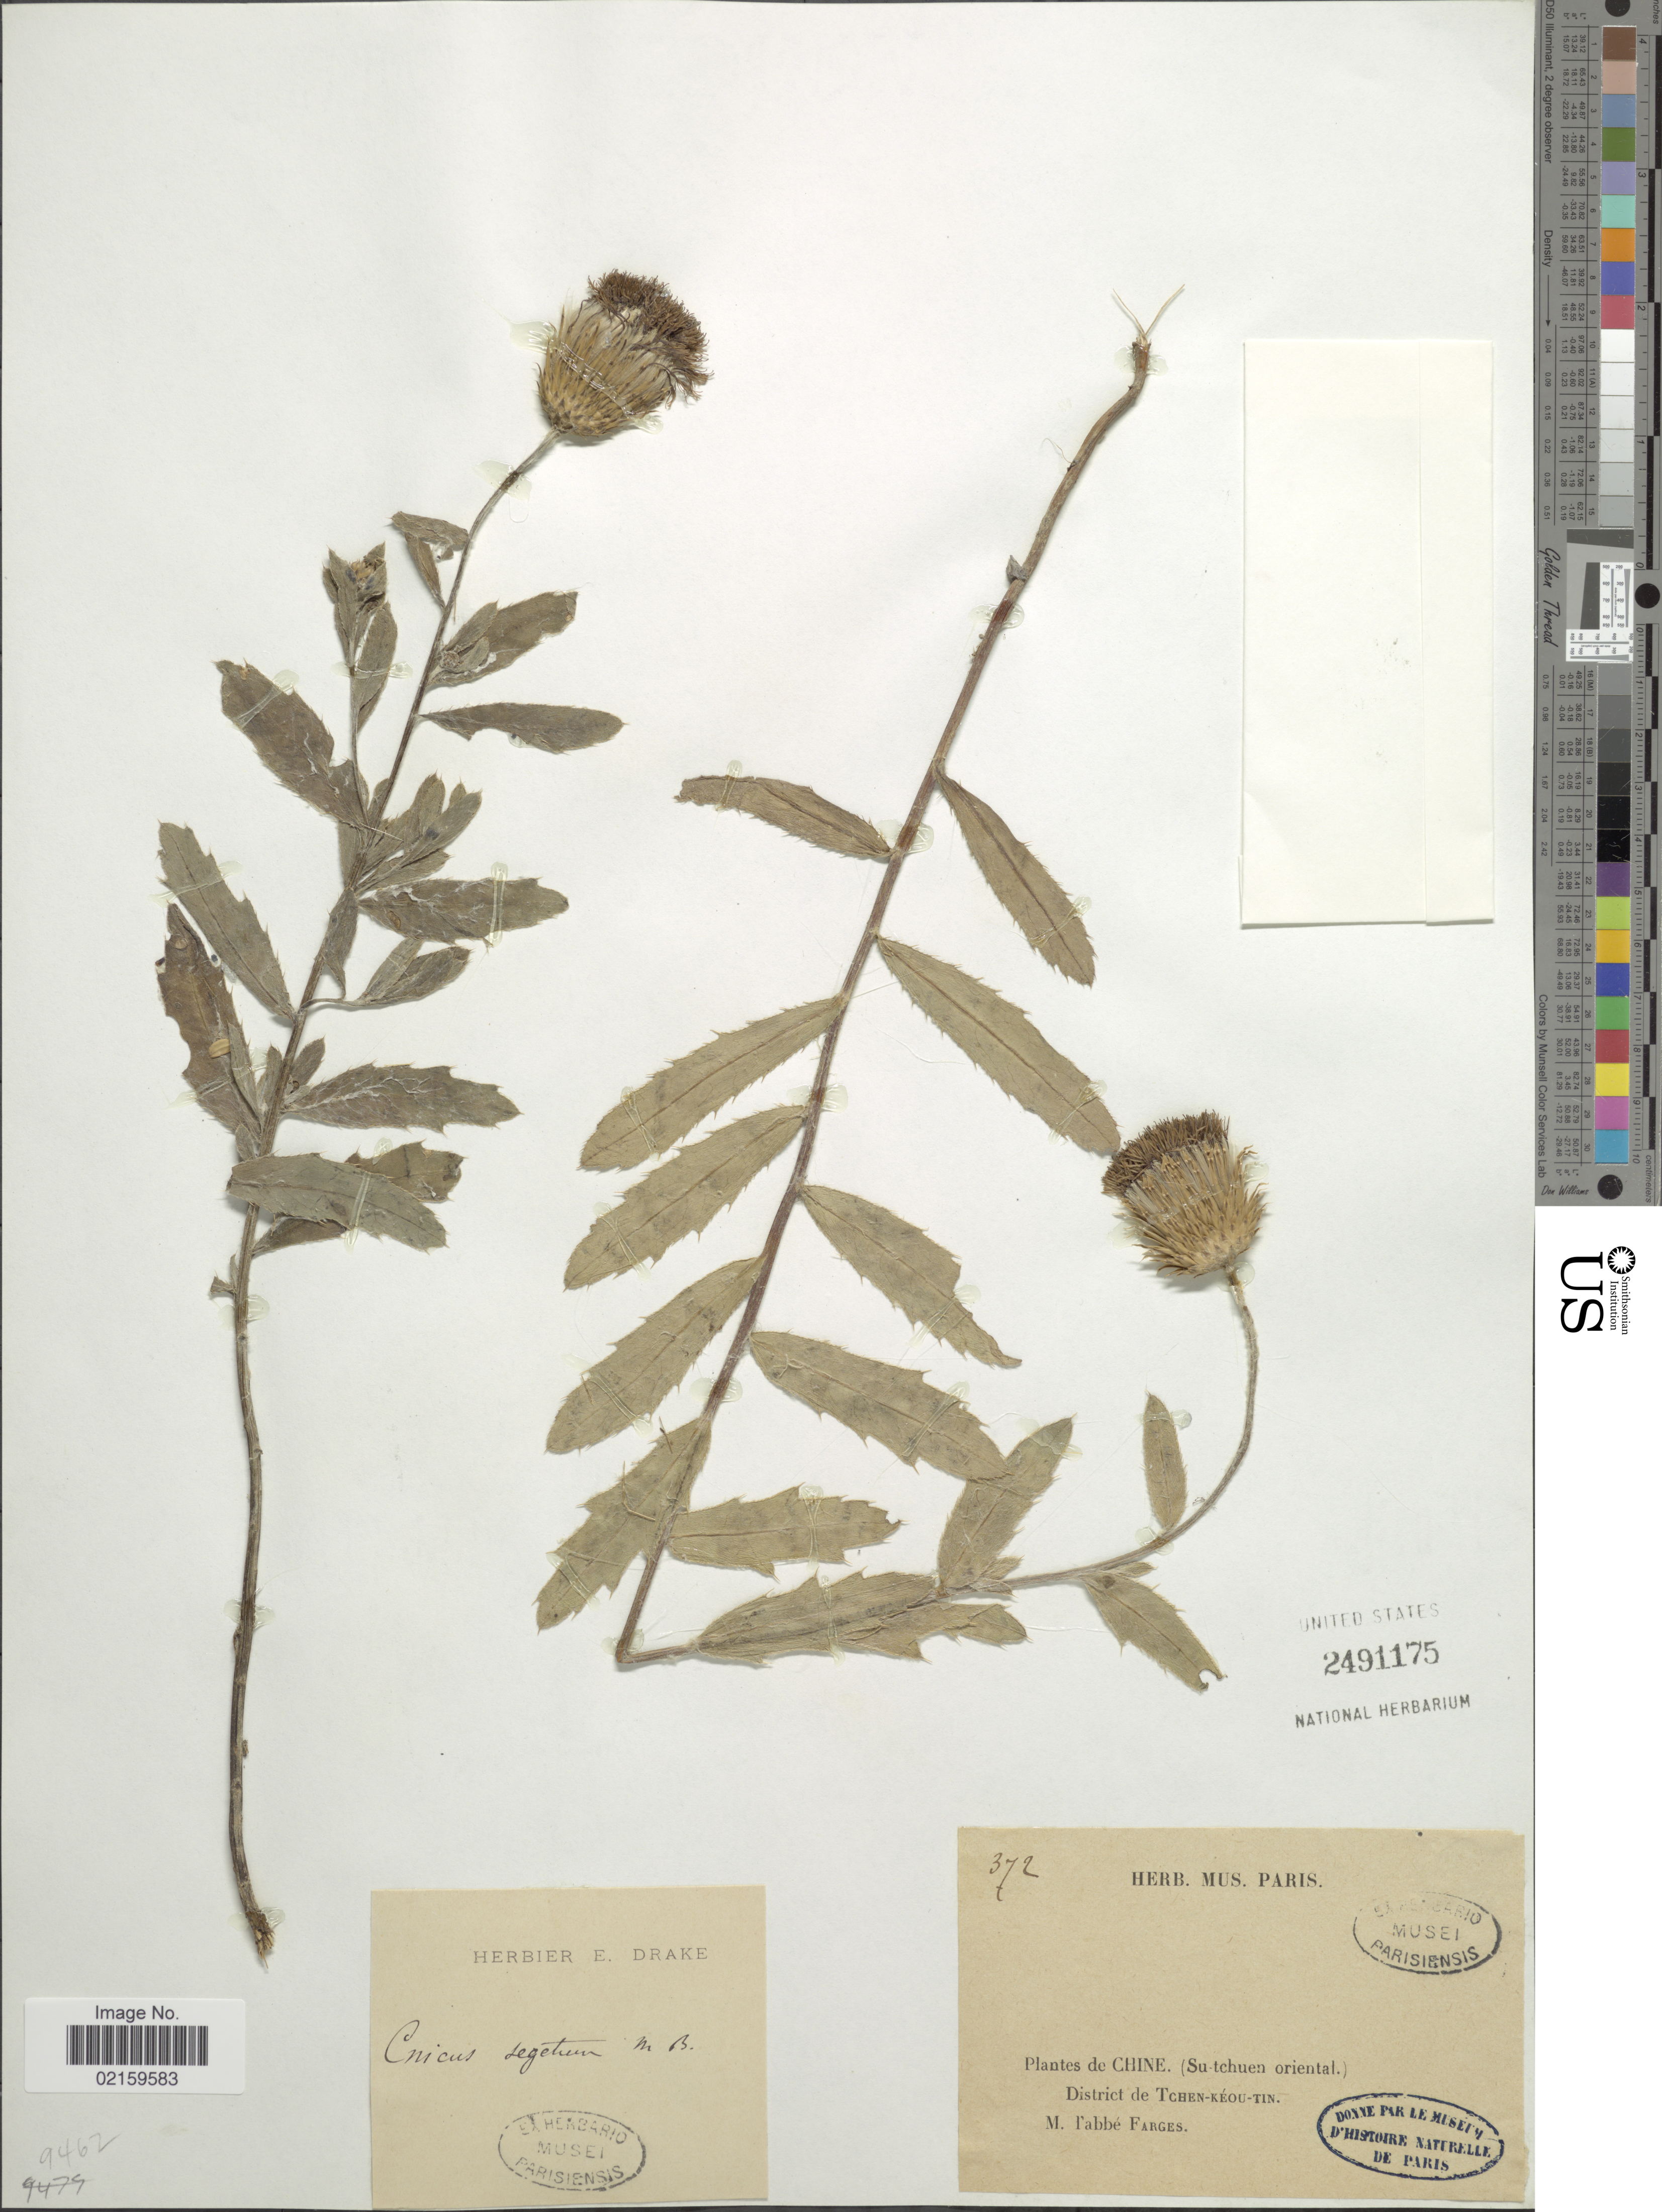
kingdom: Plantae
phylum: Tracheophyta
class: Magnoliopsida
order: Asterales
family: Asteraceae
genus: Breea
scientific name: Breea segeta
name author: (Bunge) Kitam.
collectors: M. Farges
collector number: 372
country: China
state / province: Sichuan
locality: Chine (Su-tchuen oriental). District de Tchen-Keou-Tin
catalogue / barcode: US 2491175